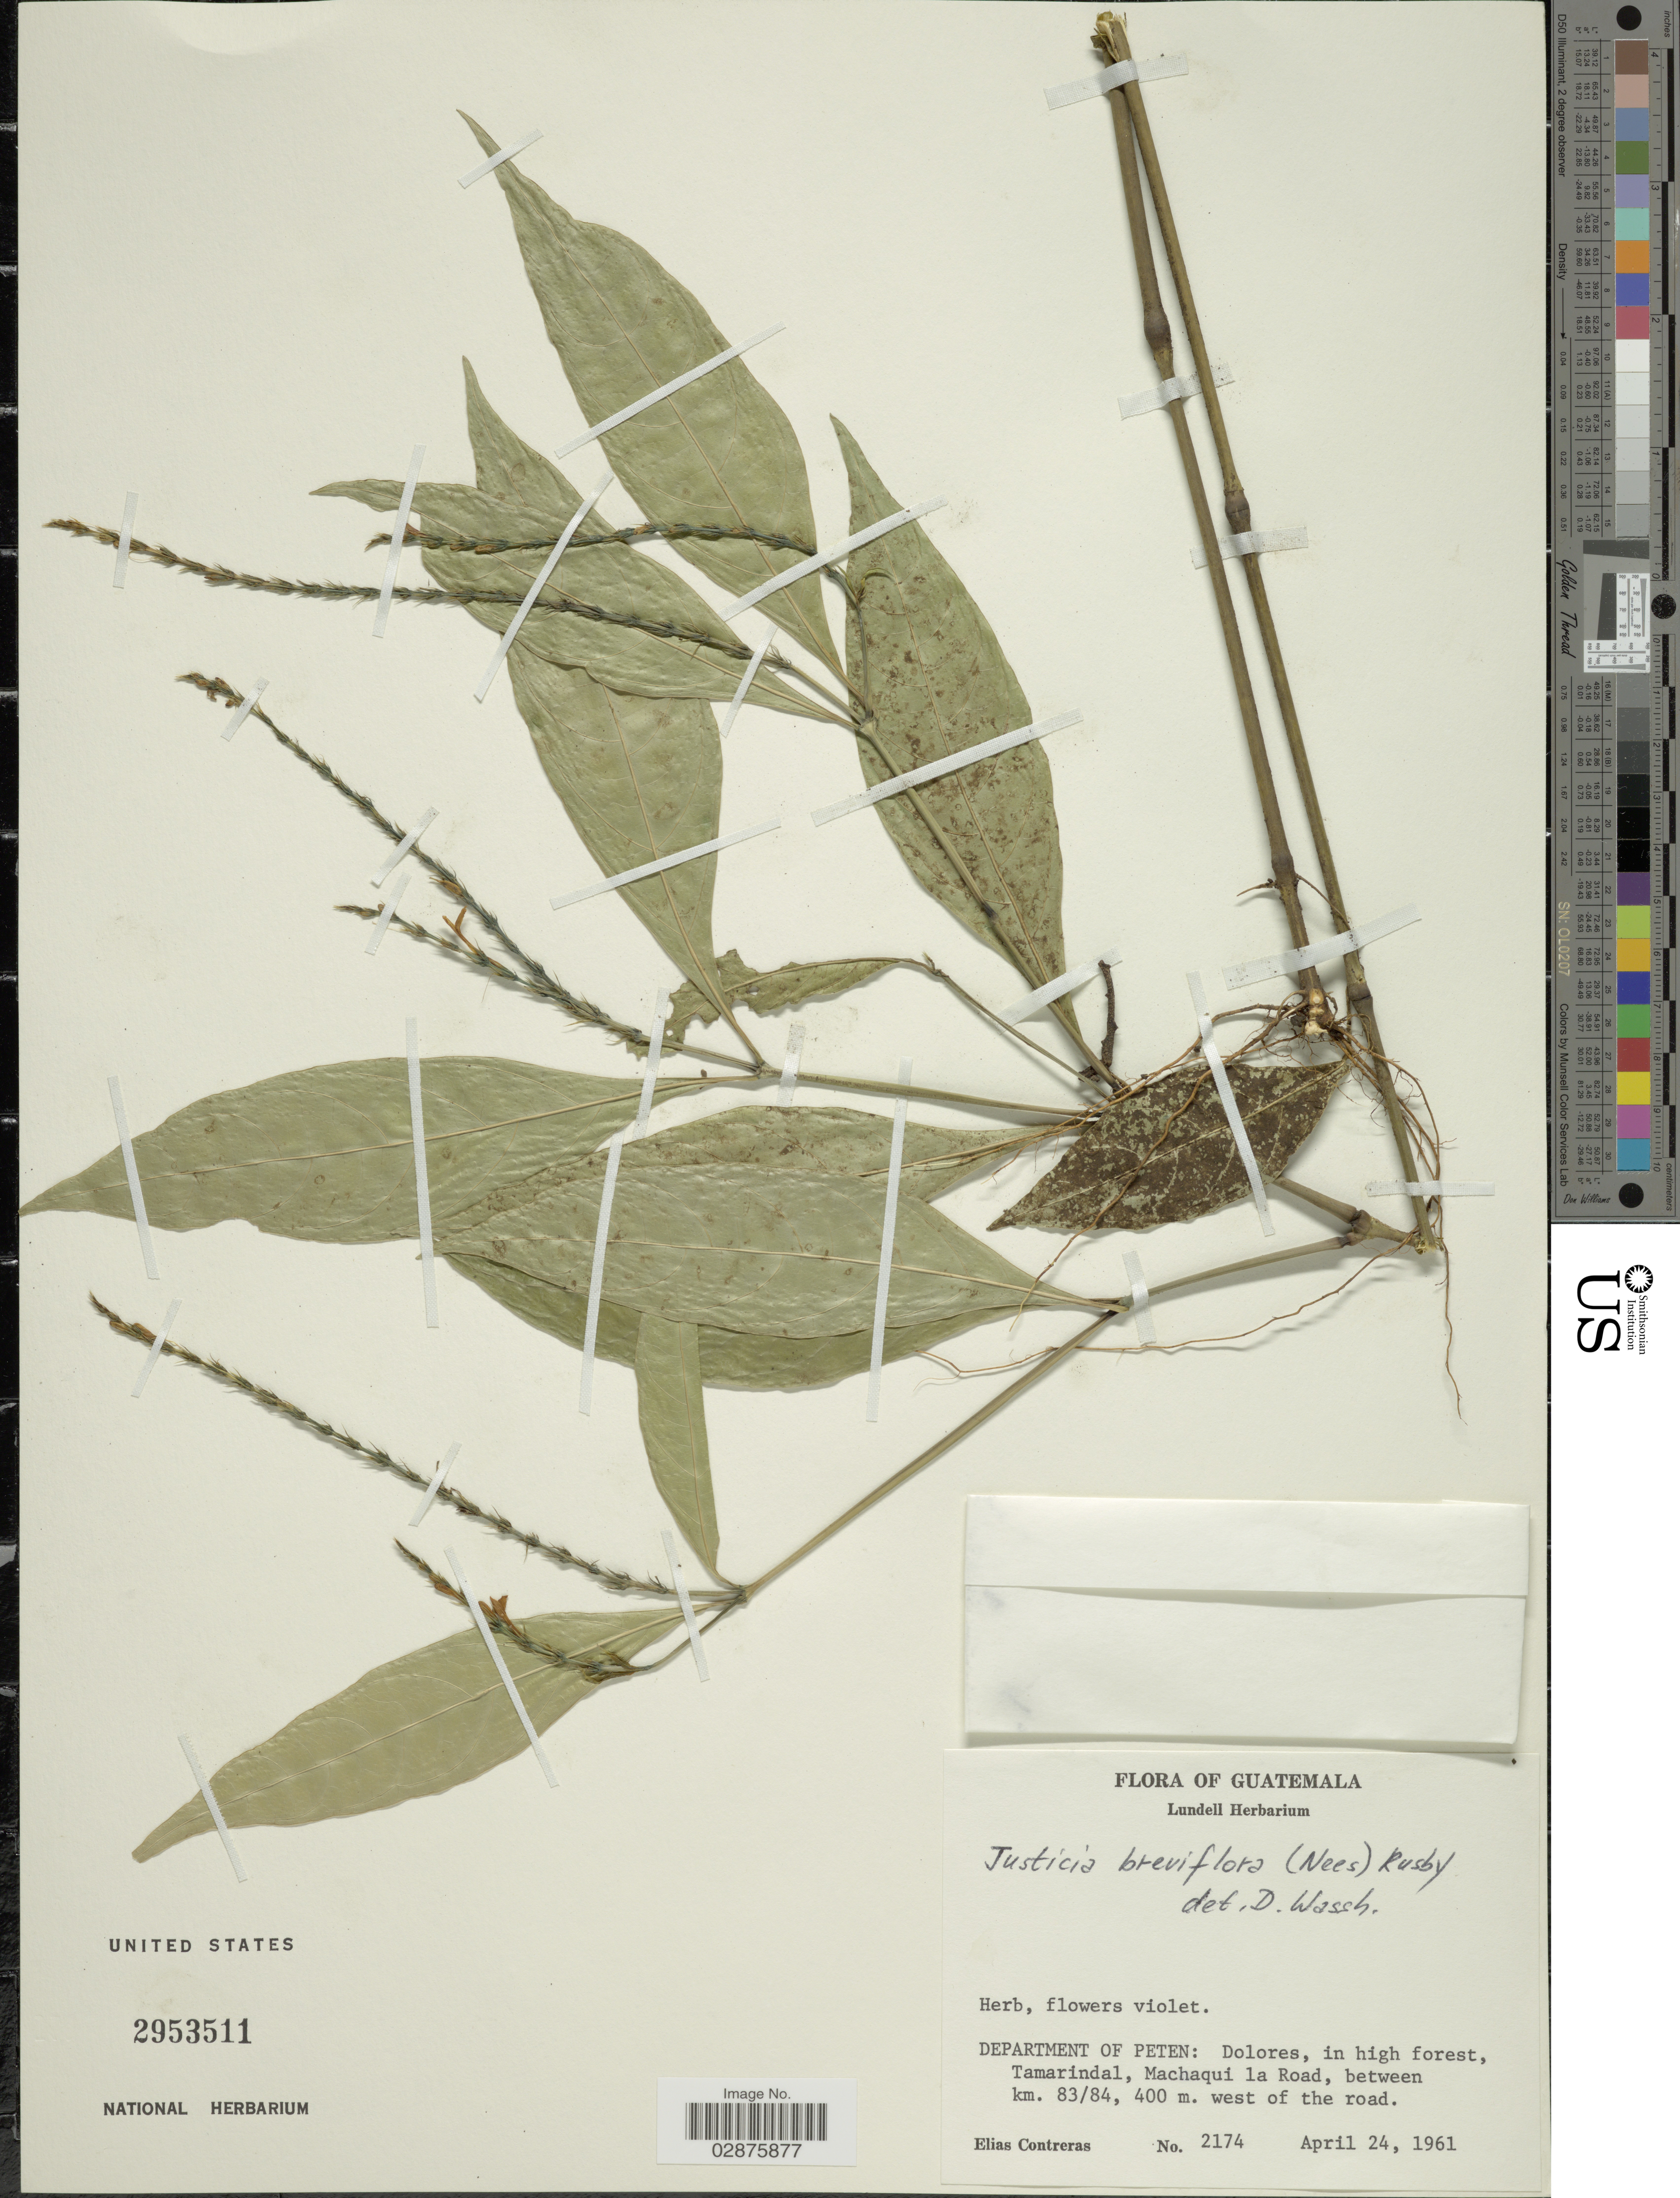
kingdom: Plantae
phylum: Tracheophyta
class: Magnoliopsida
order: Lamiales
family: Acanthaceae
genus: Justicia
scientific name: Justicia breviflora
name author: (Nees) Rusby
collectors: E. Contreras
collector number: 2174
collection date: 1961-04-24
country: Guatemala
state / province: El Petén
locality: Department of Peten, Dolores, in high forest, Tamarindal, Machaqui la Road, between km. 83/84, 400 m. west of Road.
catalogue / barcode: US 2953511